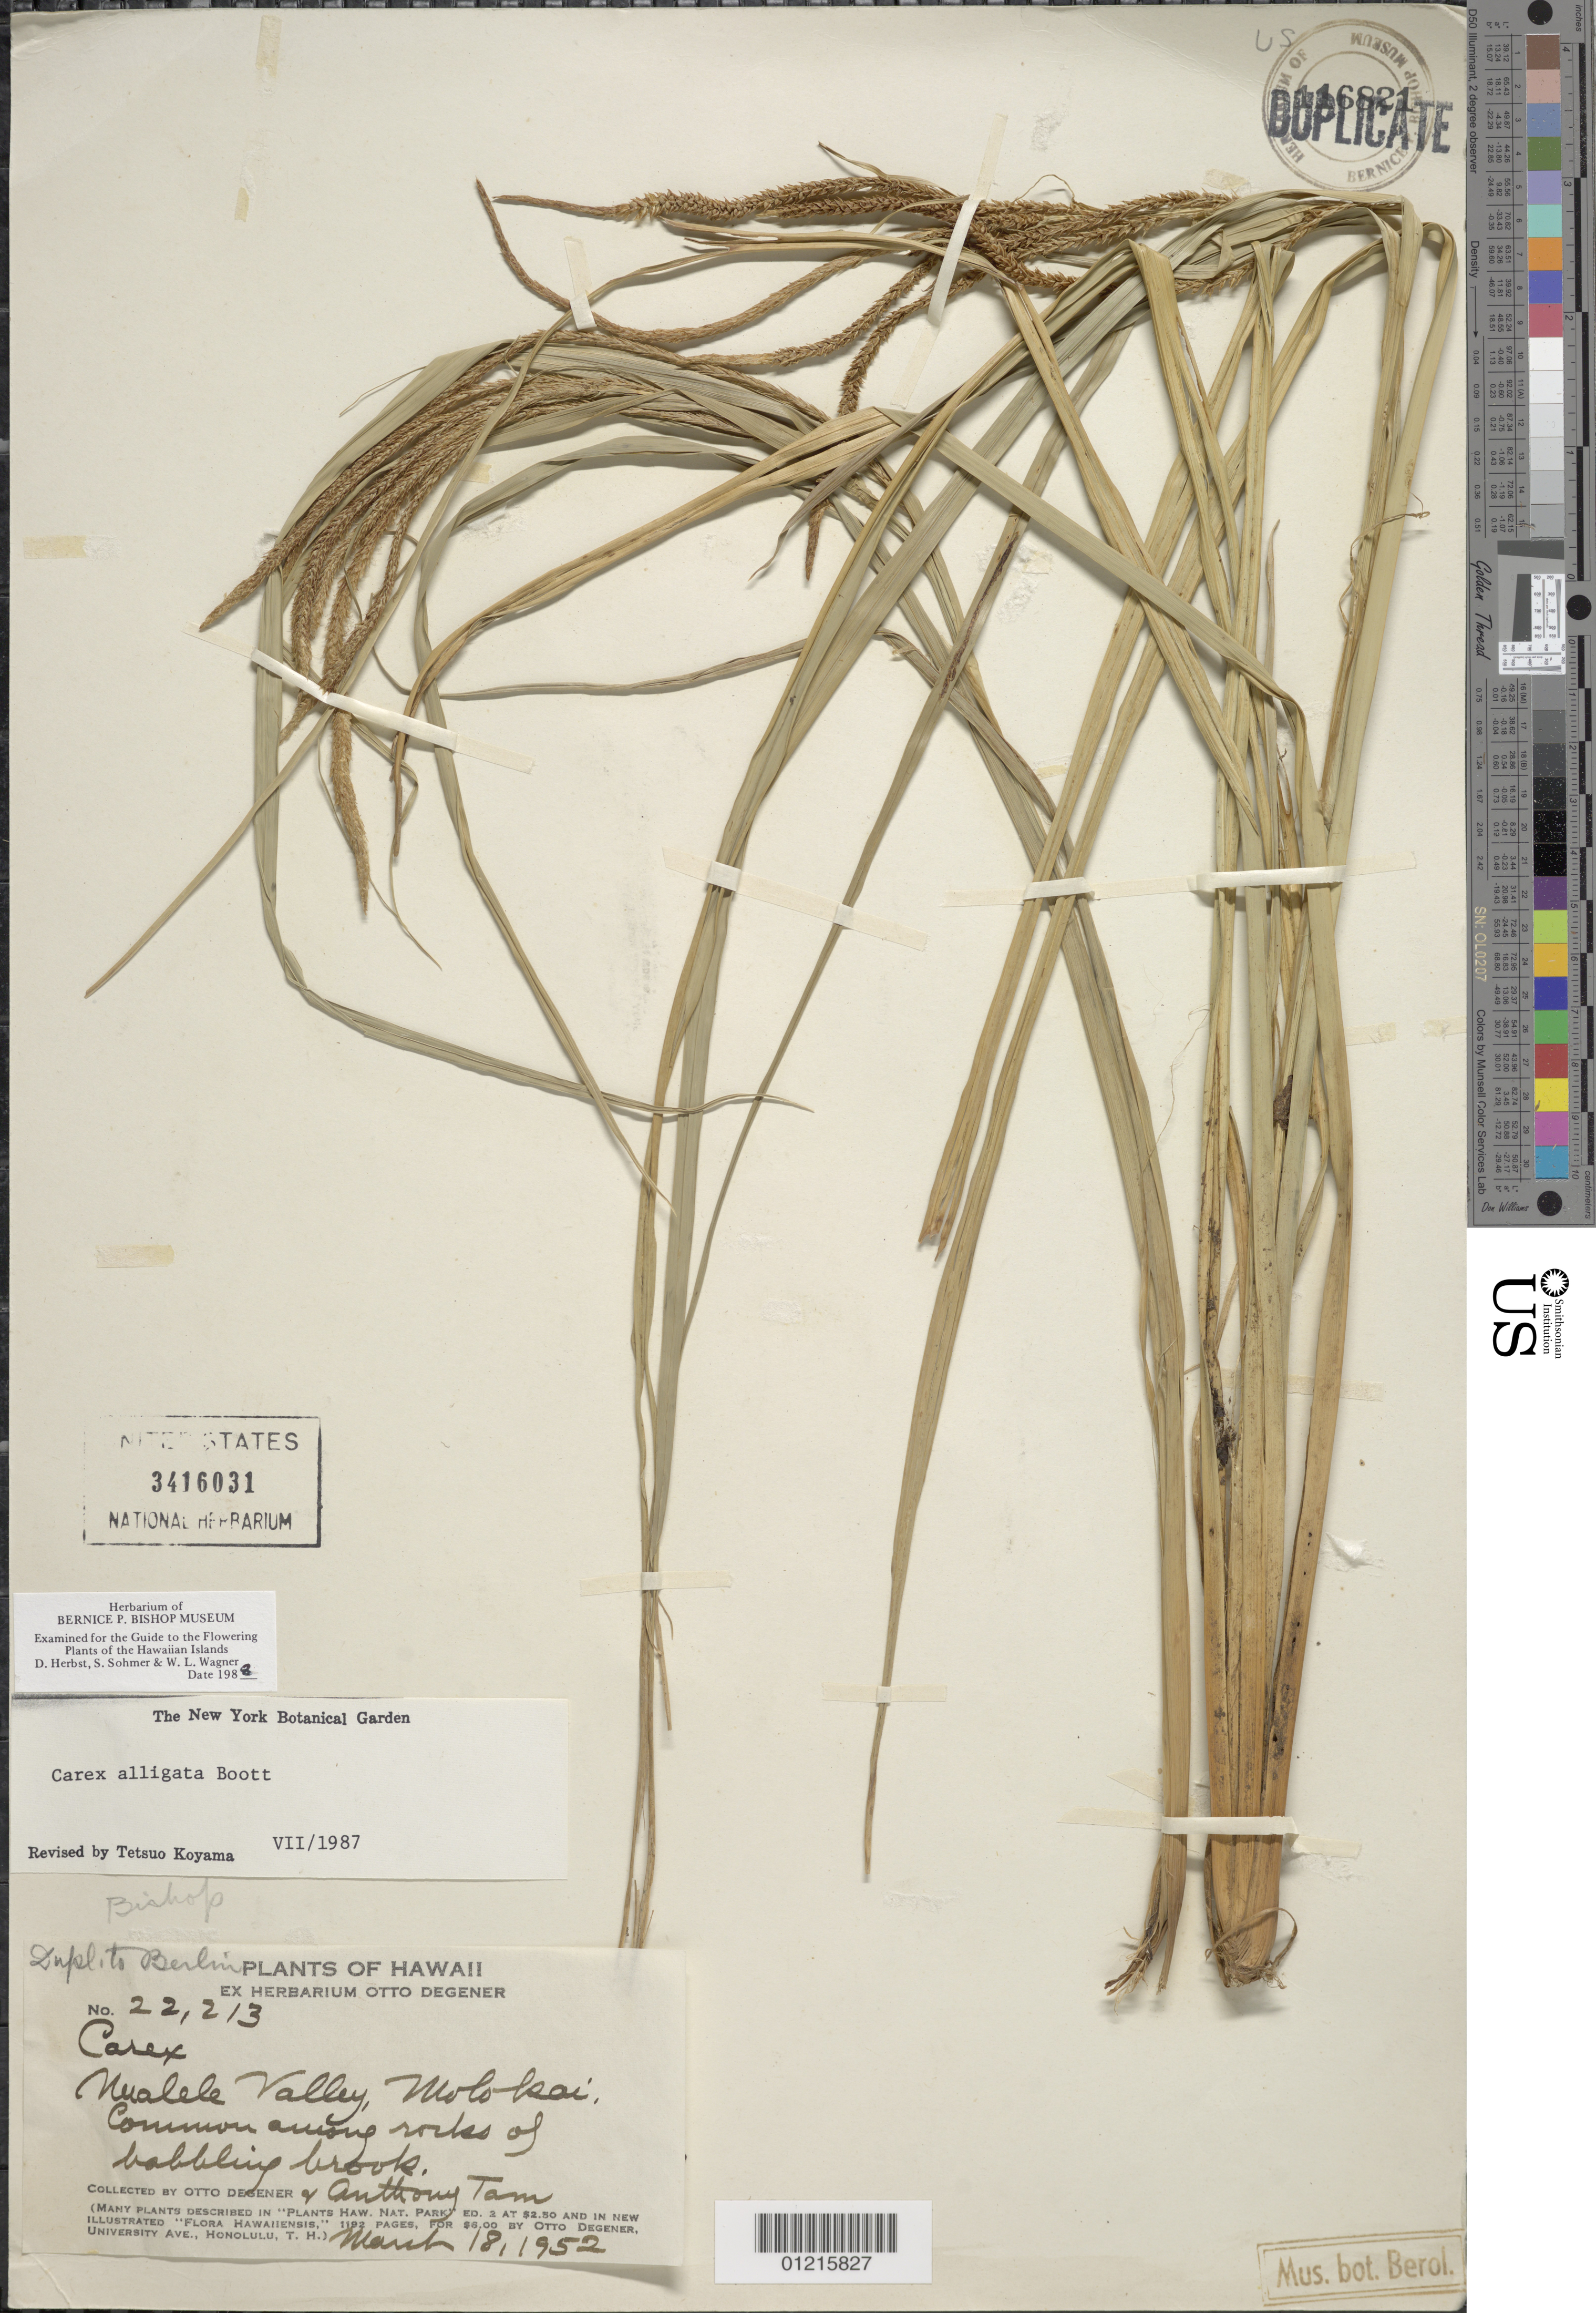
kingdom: Plantae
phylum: Tracheophyta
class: Liliopsida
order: Poales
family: Cyperaceae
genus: Carex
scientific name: Carex alligata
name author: Boott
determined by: Koyama, Tetsuo M.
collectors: O. Degener & A. Tam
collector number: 22213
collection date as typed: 18 Mar 1952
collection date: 1952-03-18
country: United States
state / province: Hawaii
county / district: Maui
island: Moloka'i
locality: Nualele Valley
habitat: Babbling brook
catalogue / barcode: US 3416031